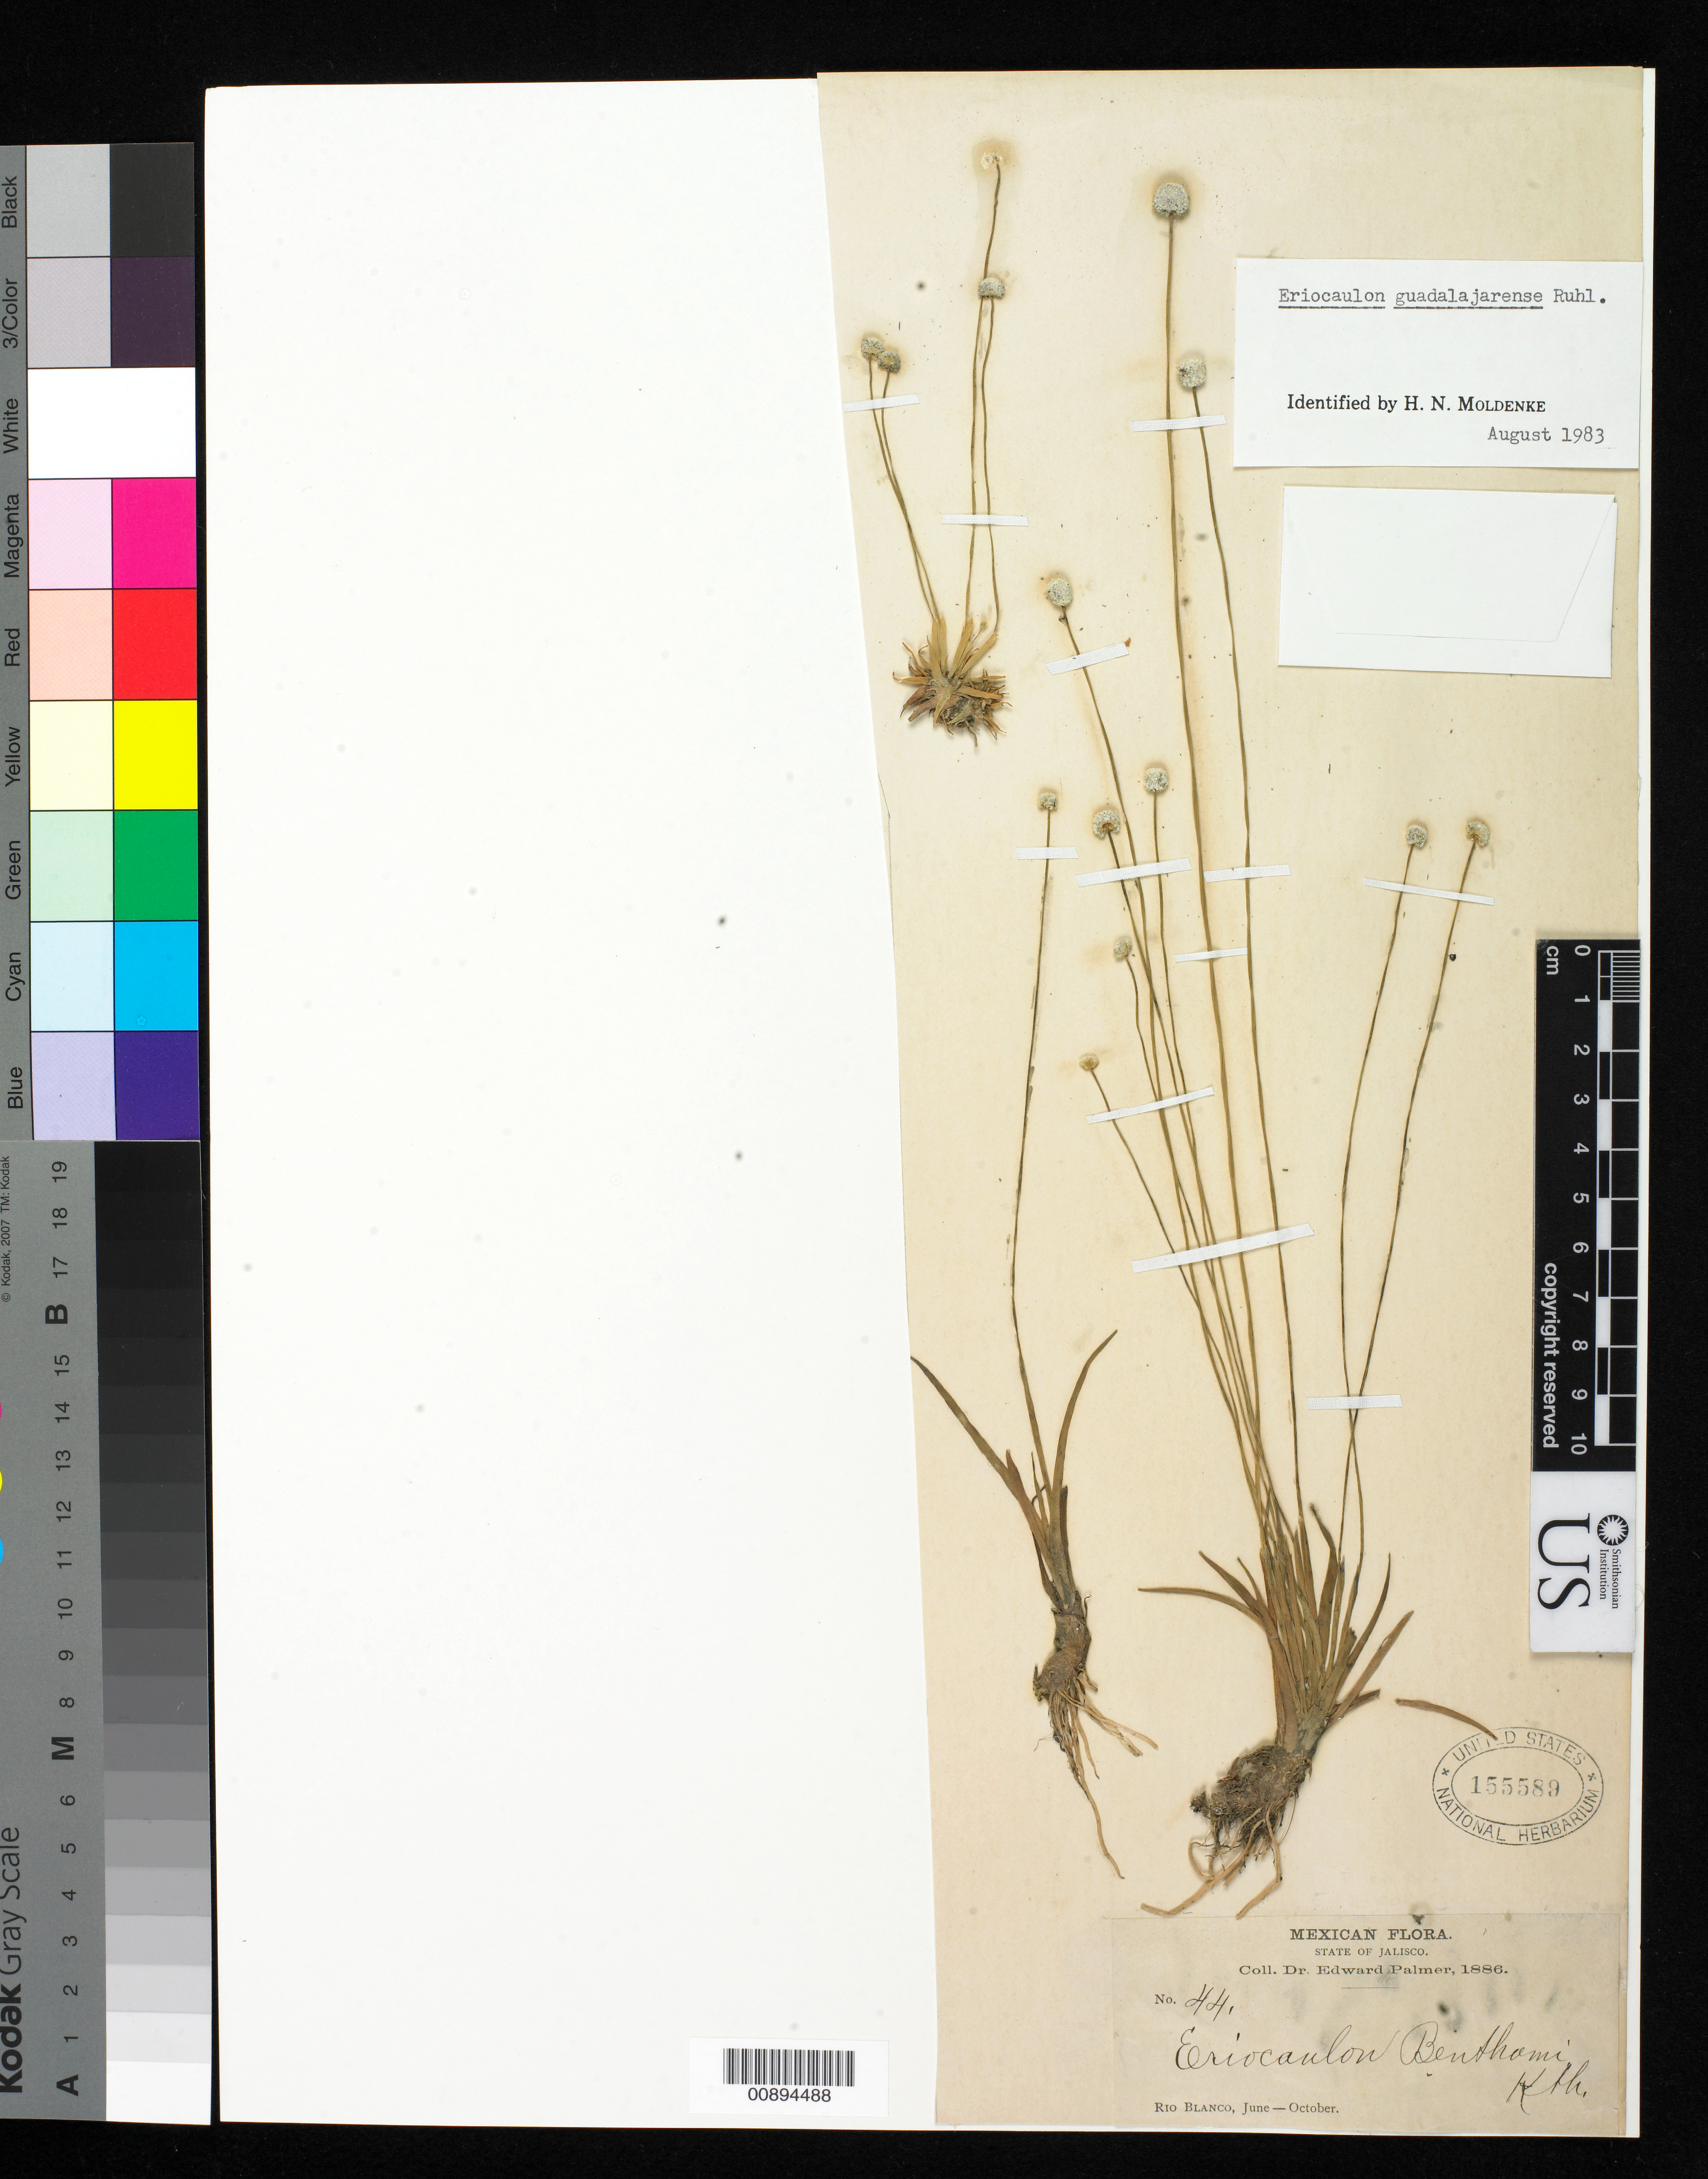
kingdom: Plantae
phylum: Tracheophyta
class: Liliopsida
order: Poales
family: Eriocaulaceae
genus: Eriocaulon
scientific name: Eriocaulon guadalajarense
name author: Ruhland in Engl.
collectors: E. Palmer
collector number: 44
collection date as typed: Jun 1886 to -- Oct 1886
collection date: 1886-06/1886-10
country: Mexico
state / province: Jalisco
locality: Río Blanco, Jalisco.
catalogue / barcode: US 155589